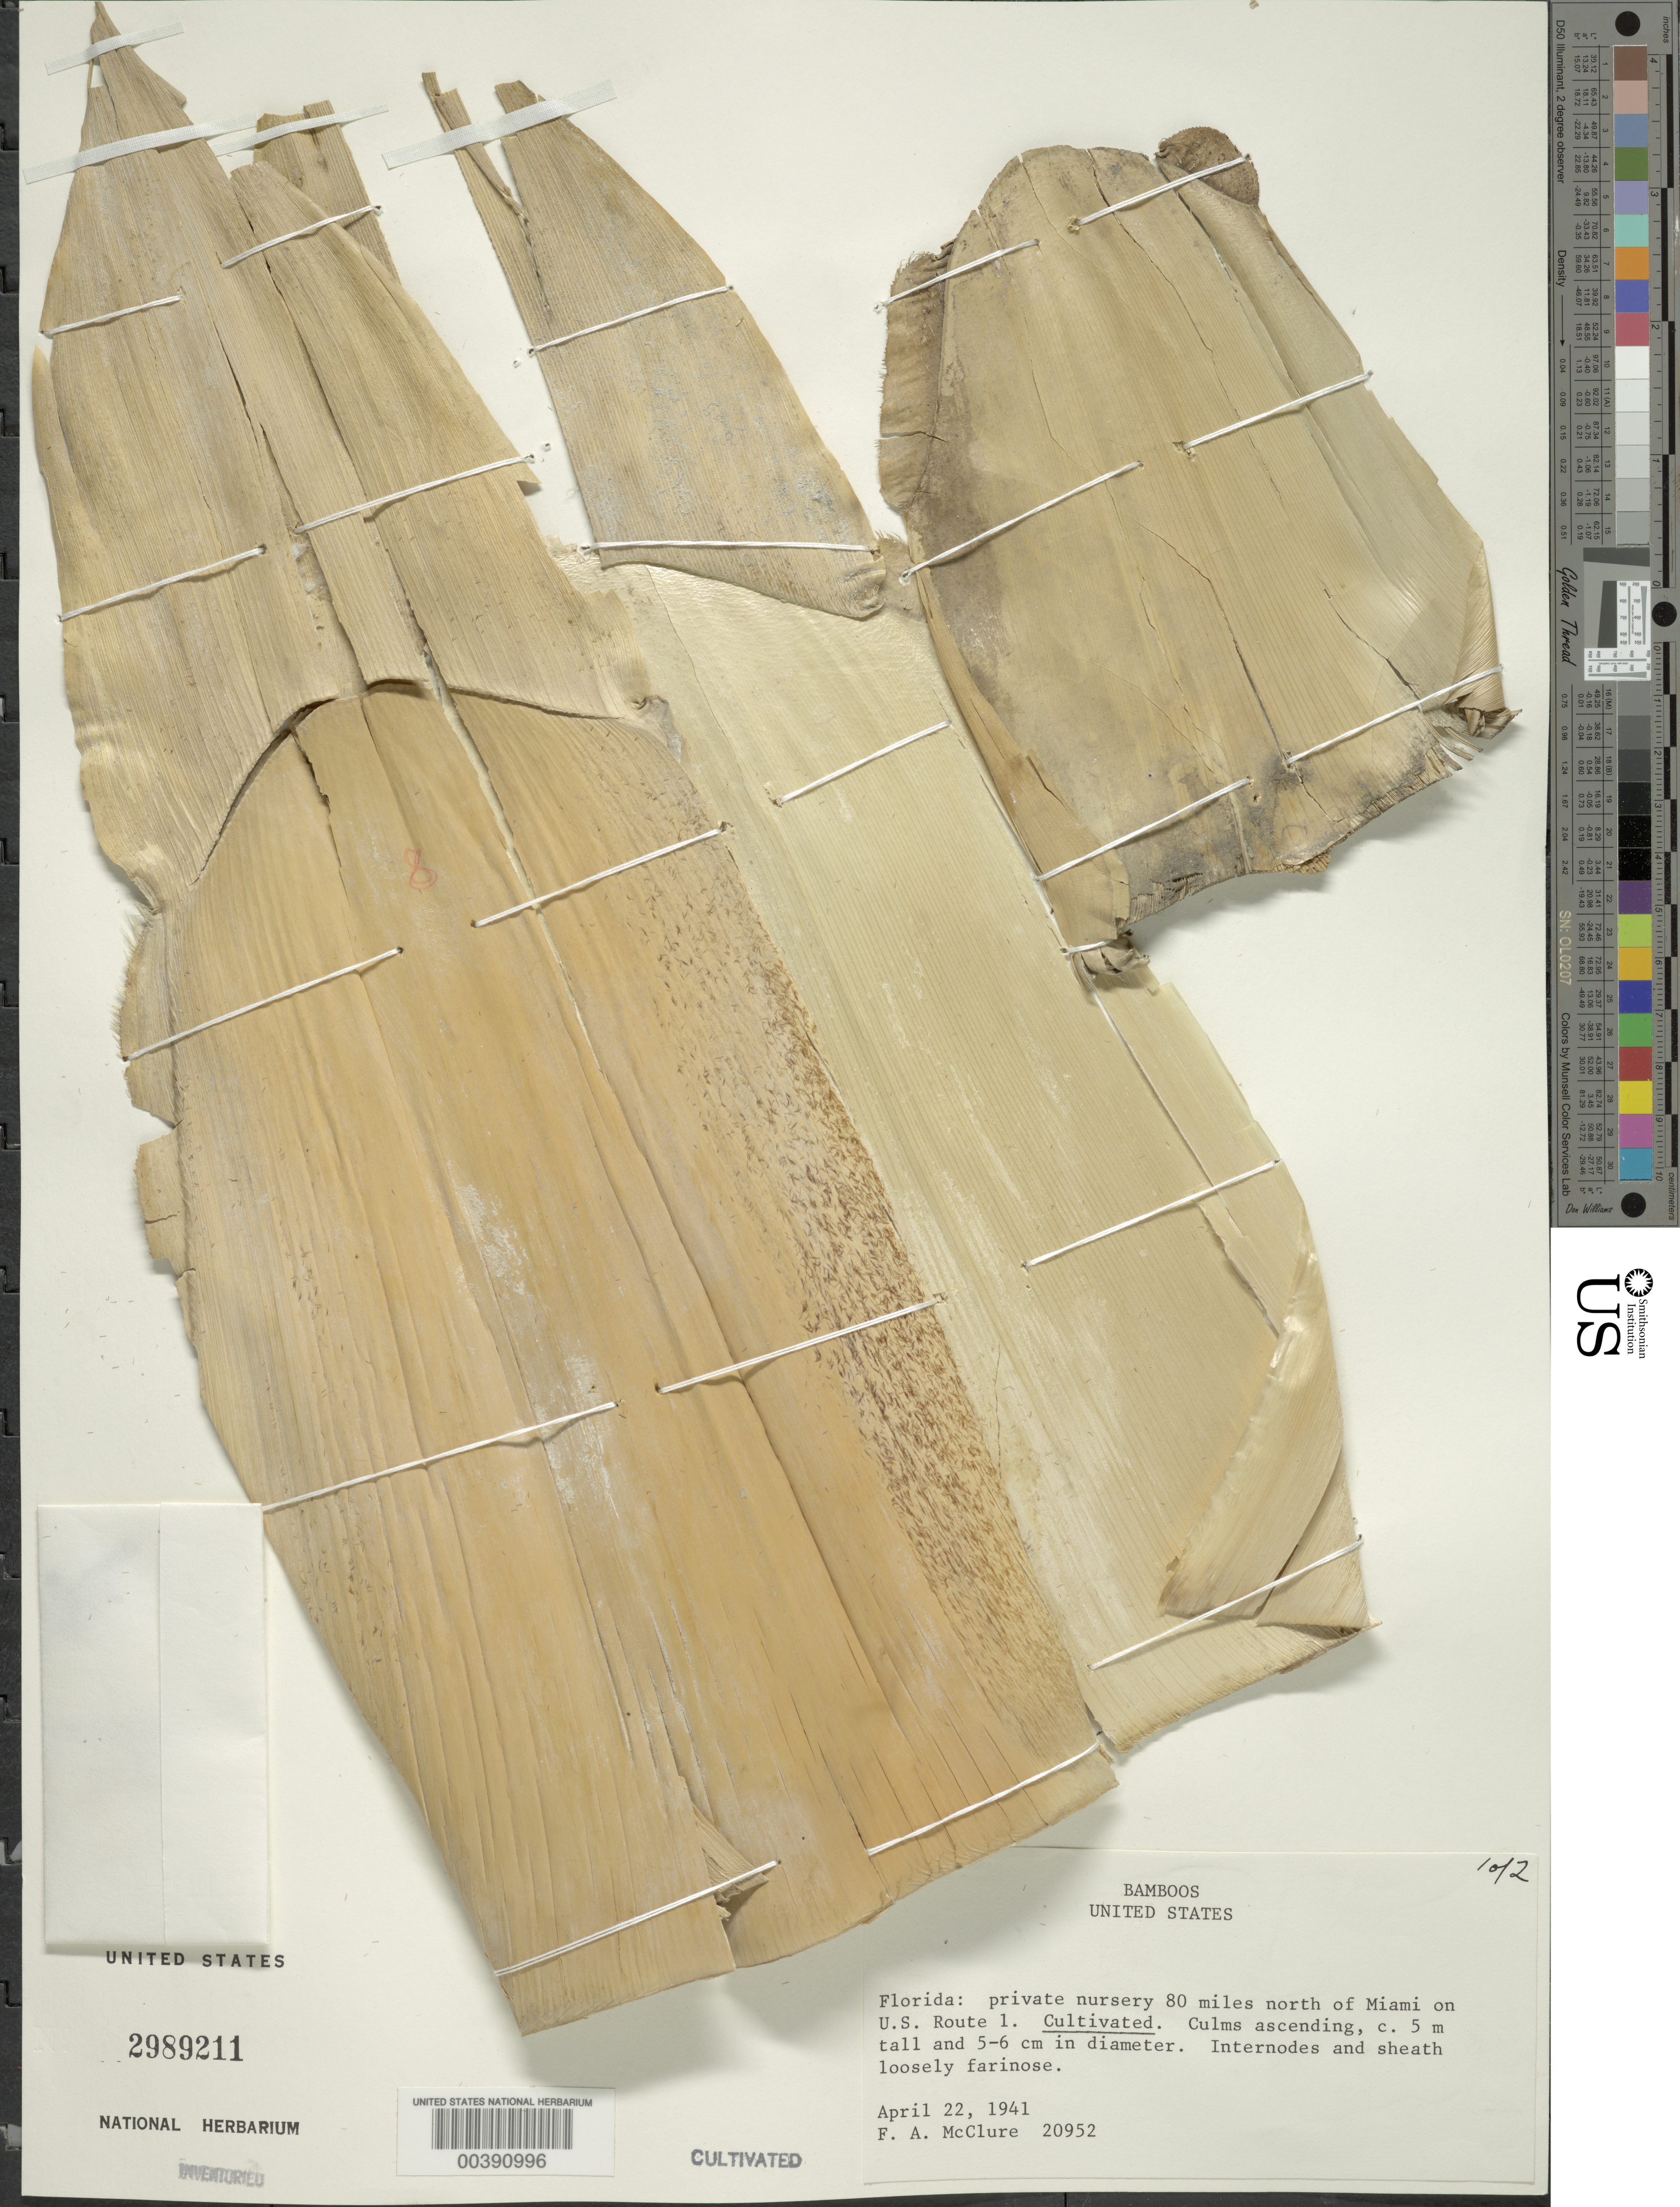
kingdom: Plantae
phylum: Tracheophyta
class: Liliopsida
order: Poales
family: Poaceae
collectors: F. A. McClure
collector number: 20952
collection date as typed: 22 Apr 1941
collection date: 1941-04-22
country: United States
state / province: Florida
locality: Nursery, us route 1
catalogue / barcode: US 2989211